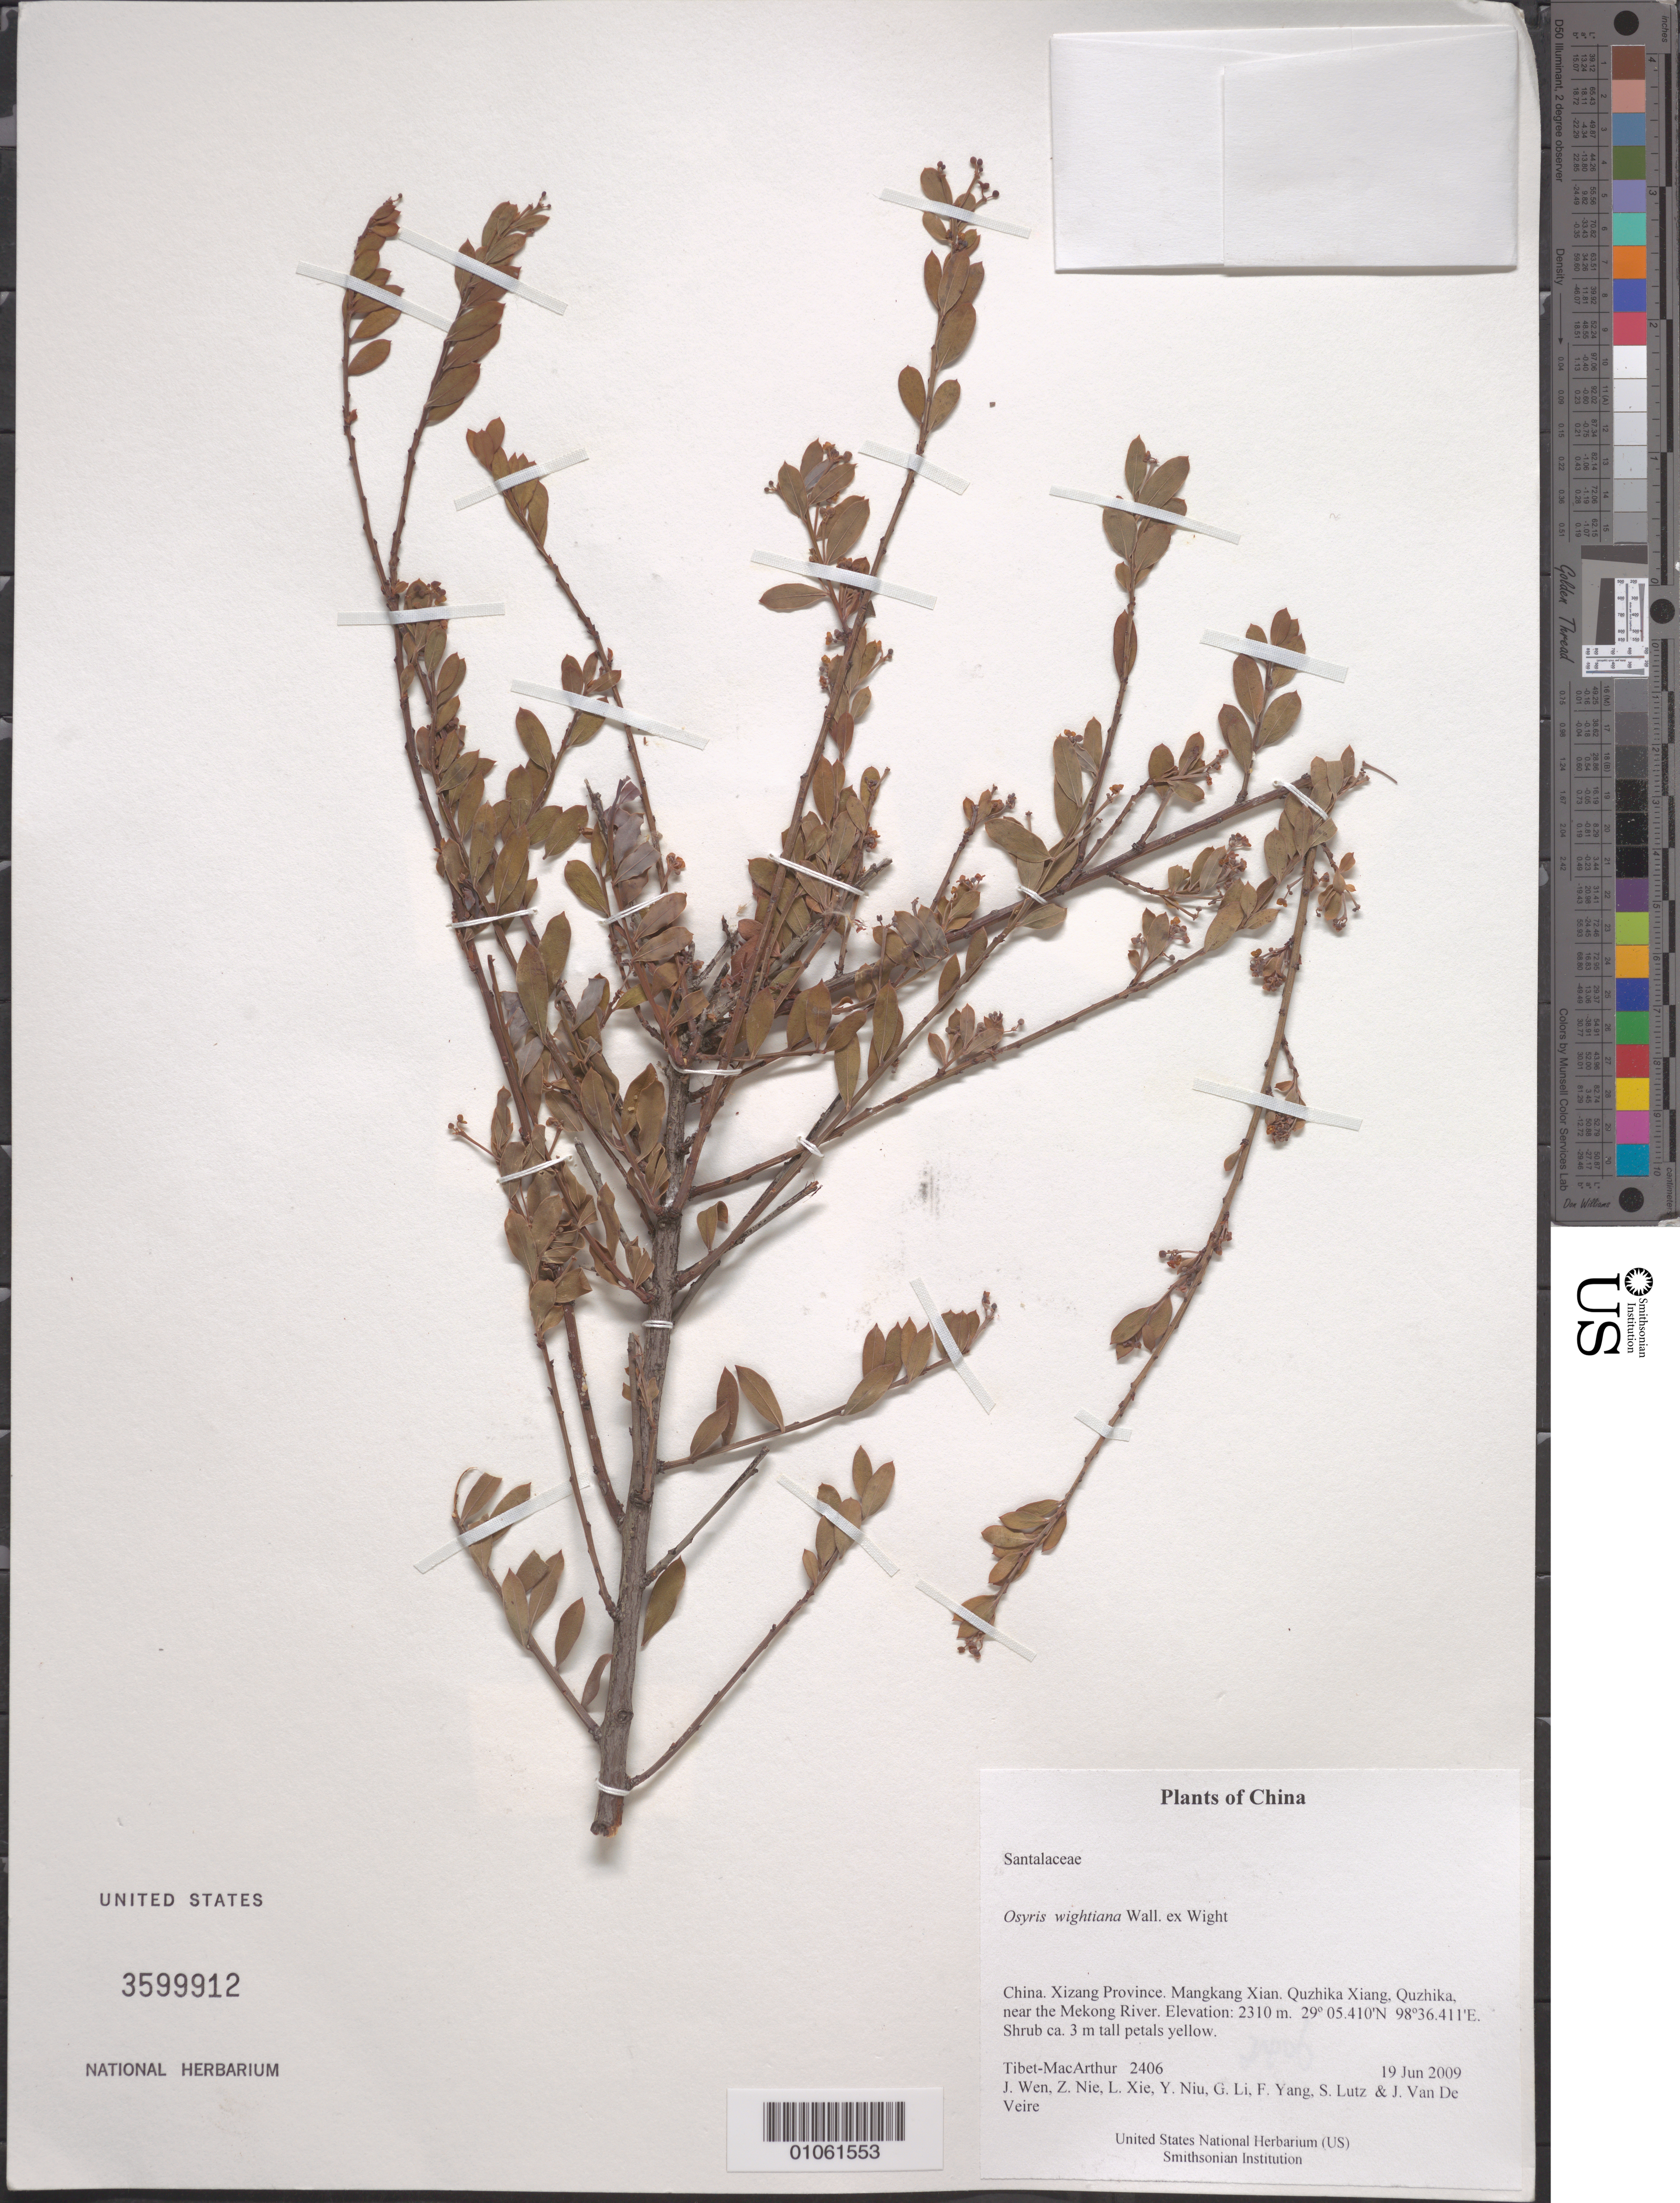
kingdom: Plantae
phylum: Tracheophyta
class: Magnoliopsida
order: Santalales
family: Santalaceae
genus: Osyris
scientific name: Osyris wightiana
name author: Wall. ex Wight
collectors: Tibet-MacArthur, J. Wen, Z. Nie, L. Xie, Y. Niu, G. Li, F. Yang, S. Lutz & J. Van De Veire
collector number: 2406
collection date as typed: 19 Jun 2009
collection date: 2009-06-19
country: China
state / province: Xizang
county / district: Mangkang Xian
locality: Quzhika Xiang, Quzhika, near the Mekong River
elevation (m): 2310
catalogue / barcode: US 3599912